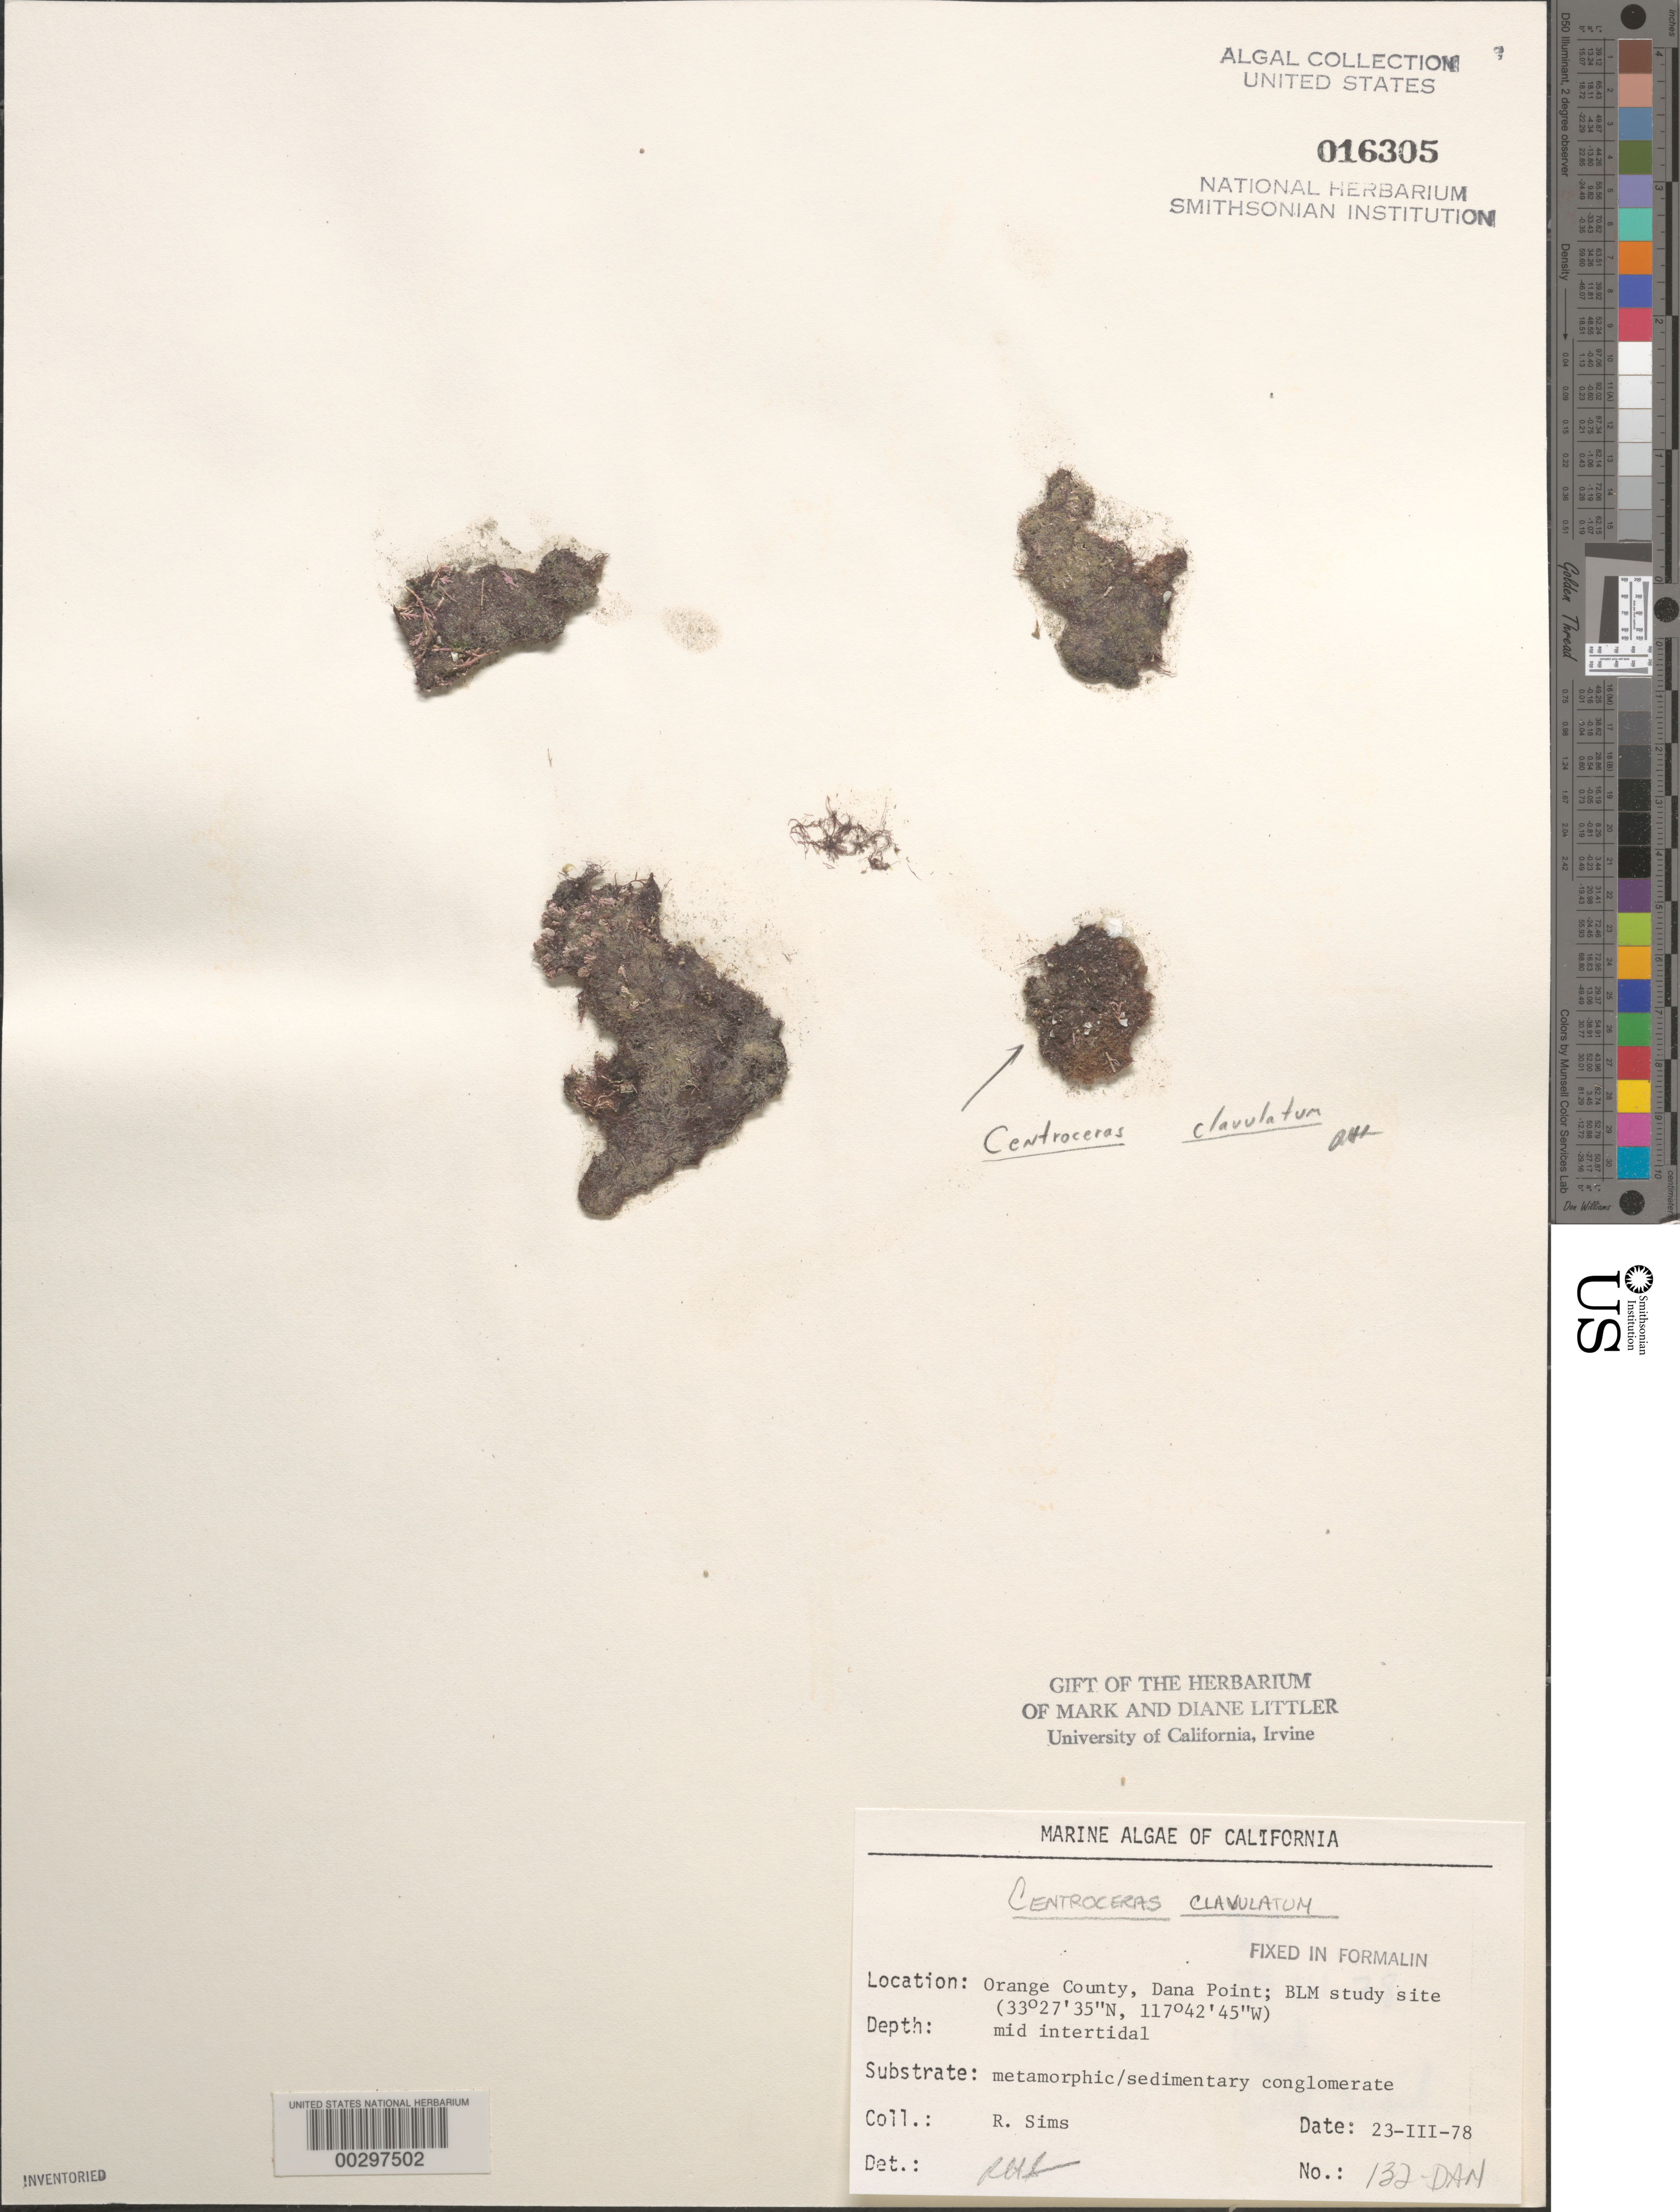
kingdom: Plantae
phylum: Rhodophyta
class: Florideophyceae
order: Ceramiales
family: Ceramiaceae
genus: Centroceras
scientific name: Centroceras clavulatum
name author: (C. Agardh) Mont.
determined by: Sims, Robert H.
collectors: R. H. Sims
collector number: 132-dan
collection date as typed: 23 Mar 1978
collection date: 1978-03-23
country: United States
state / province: California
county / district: Orange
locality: Dana Point, 1 km north of marina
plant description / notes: BLM-SOCALBIGHT Rocky Intertidal Survey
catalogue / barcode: US 16305